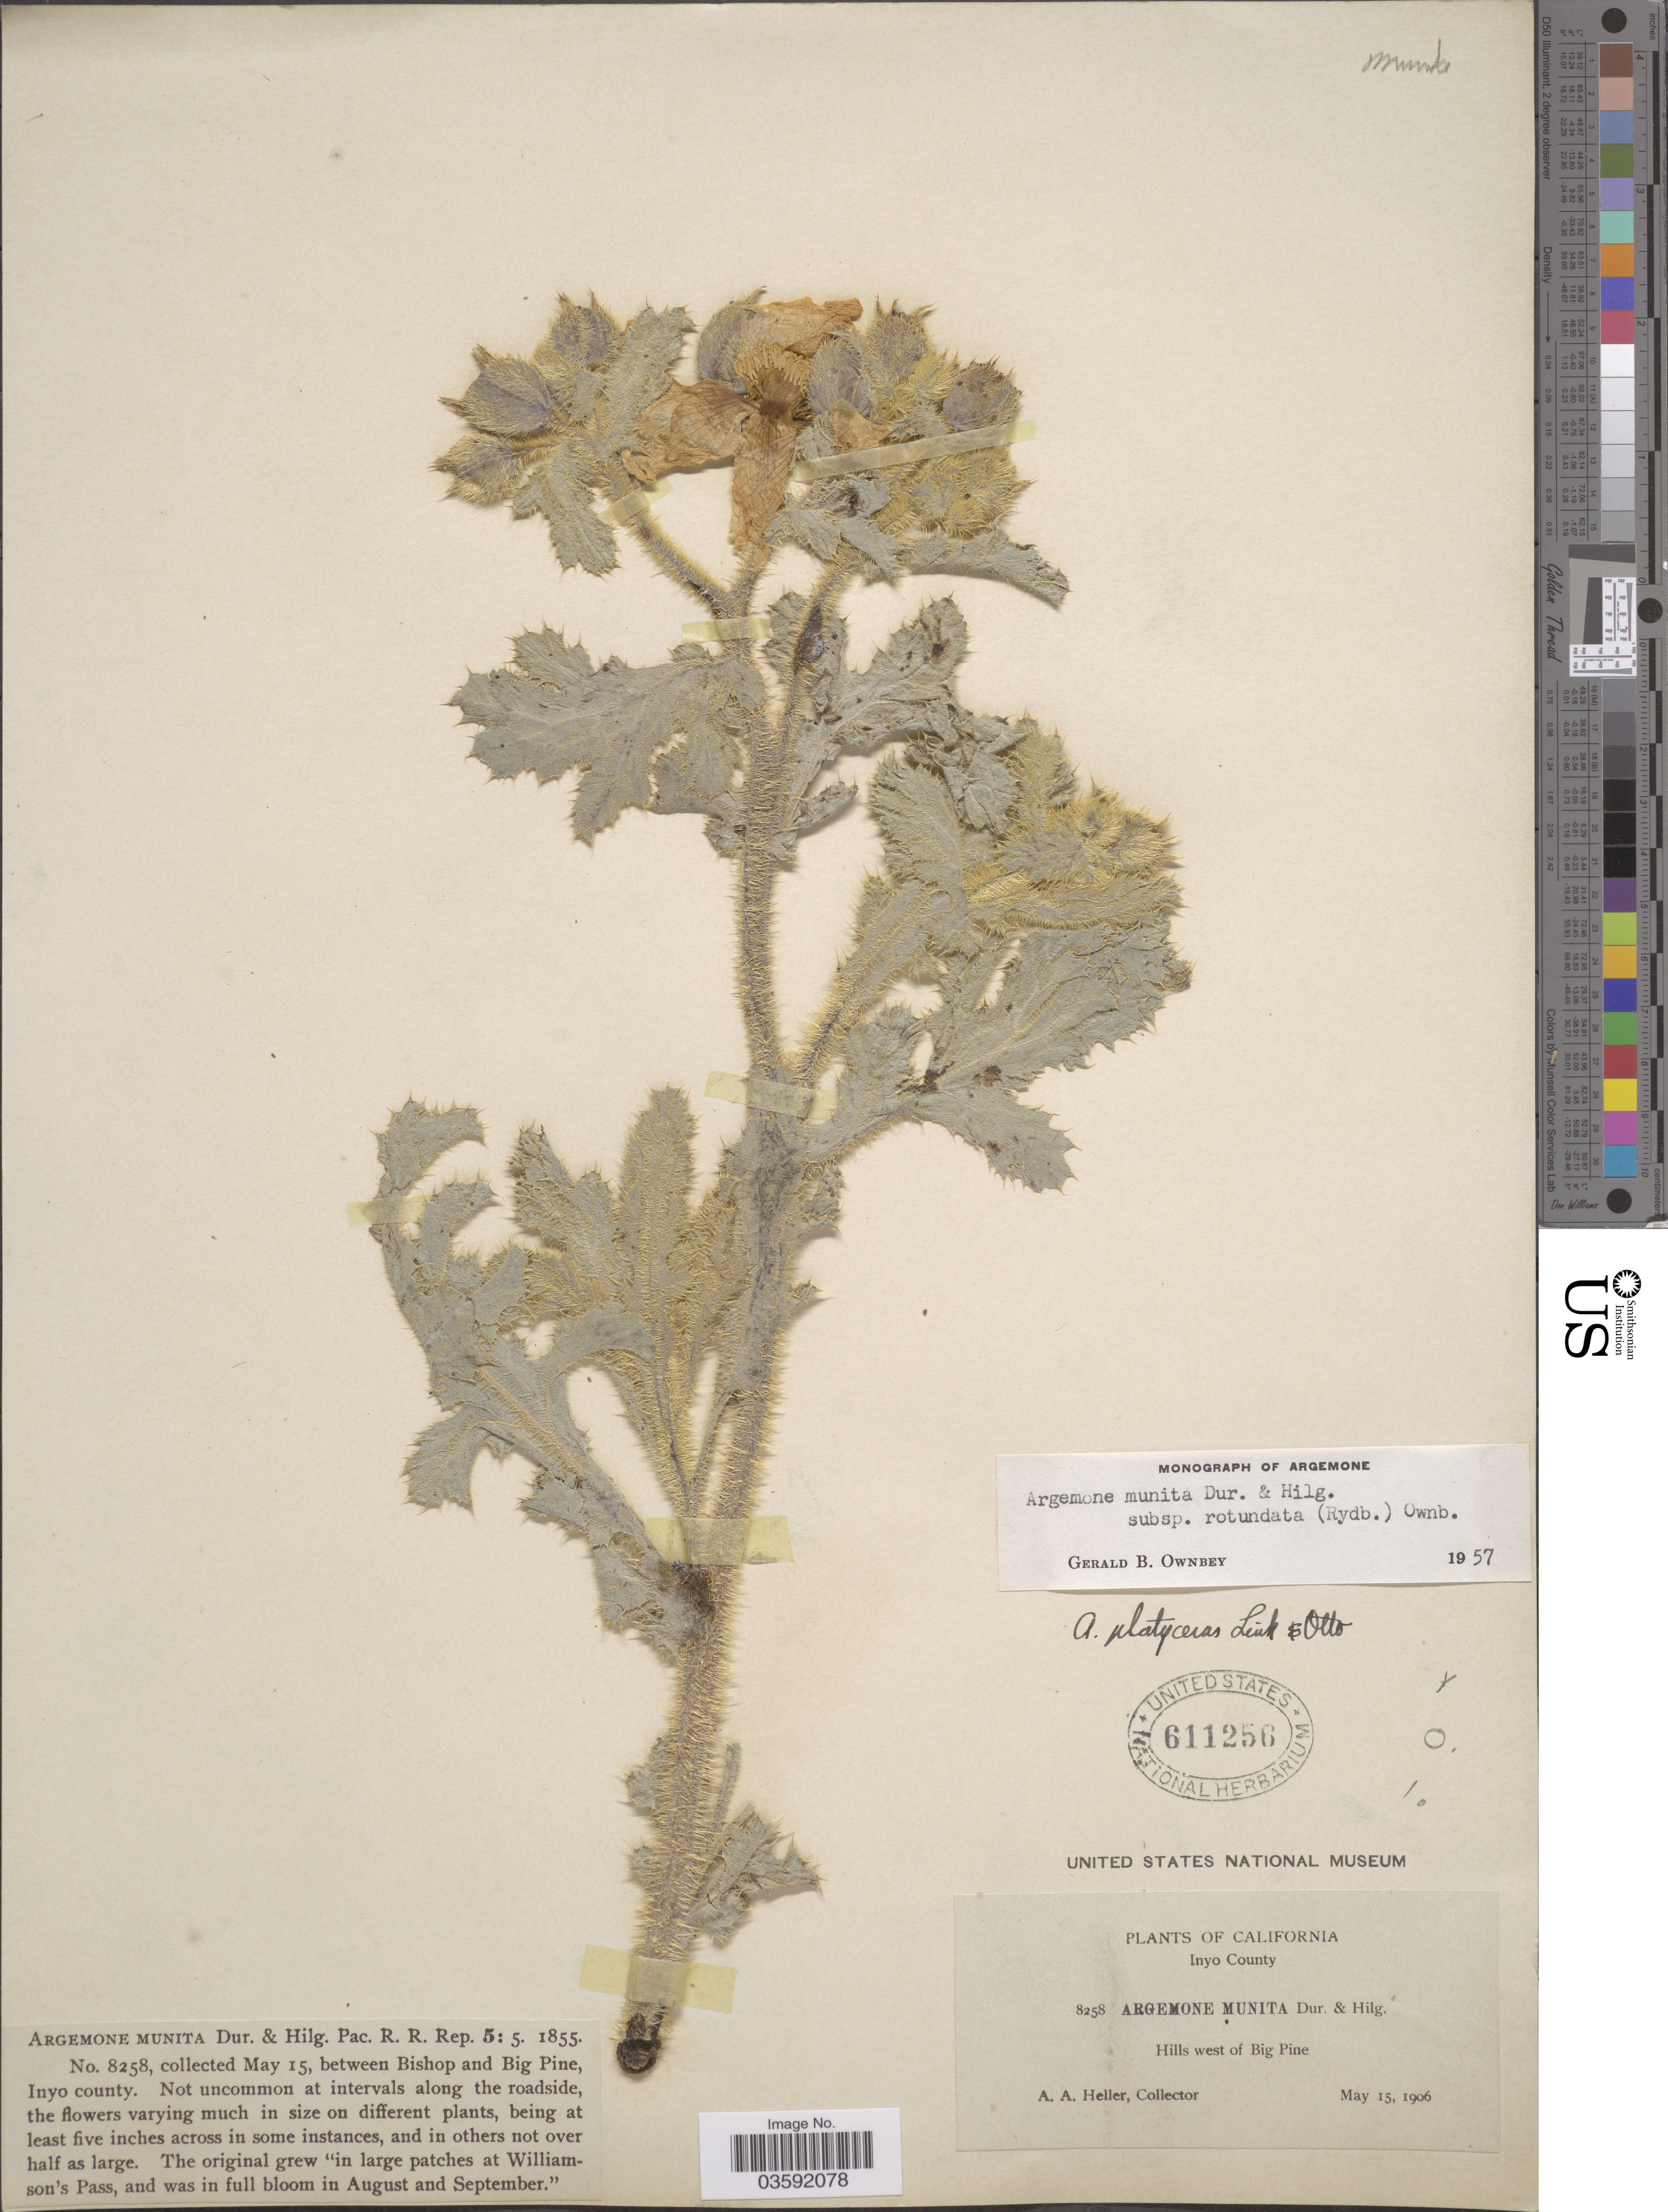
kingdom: Plantae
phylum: Tracheophyta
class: Magnoliopsida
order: Ranunculales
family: Papaveraceae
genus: Argemone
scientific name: Argemone munita subsp. rotundata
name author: (Rydb.) G.B. Ownbey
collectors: A. A. Heller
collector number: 8258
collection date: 1906-05-15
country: United States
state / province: California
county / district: Inyo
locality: Inyo County. Hills west of Big Pine. Between Bishop and Big Pine.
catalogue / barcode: US 611256